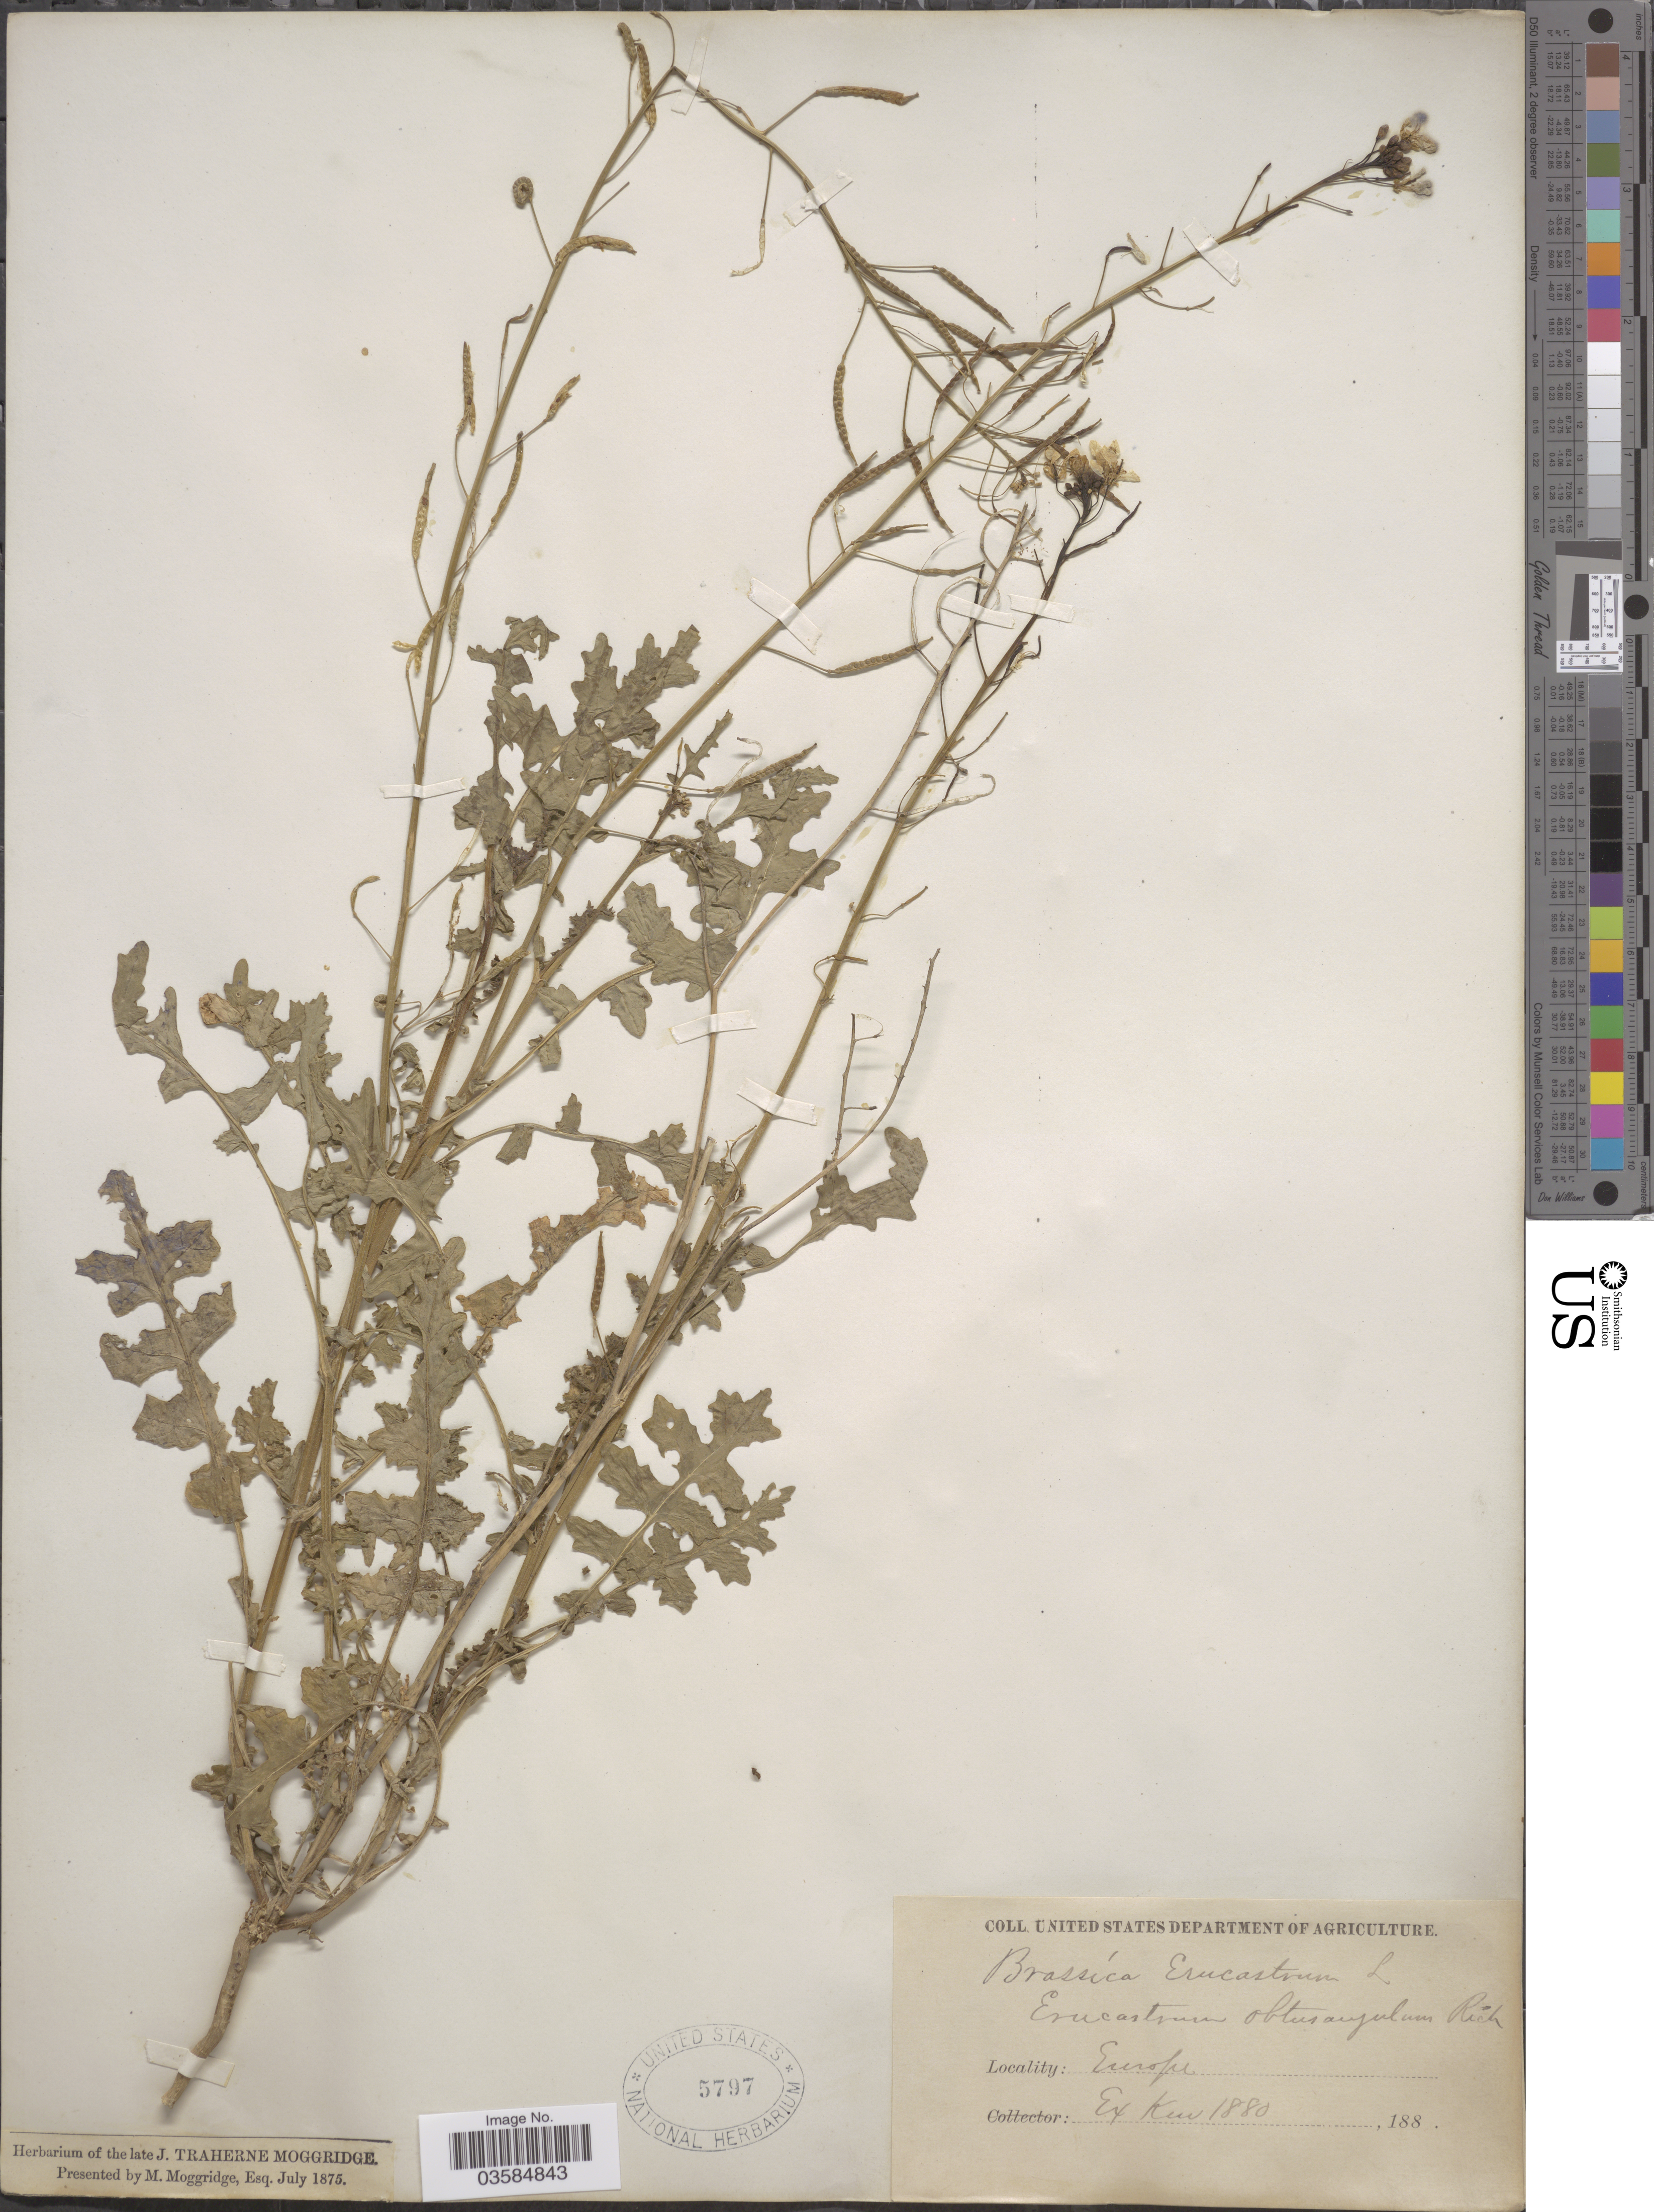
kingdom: Plantae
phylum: Tracheophyta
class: Magnoliopsida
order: Brassicales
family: Brassicaceae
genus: Erucastrum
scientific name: Erucastrum nasturtiifolium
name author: (Poir.) O.E. Schulz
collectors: ex herb. J.T. Moggridge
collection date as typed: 188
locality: Europe.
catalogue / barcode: US 5797